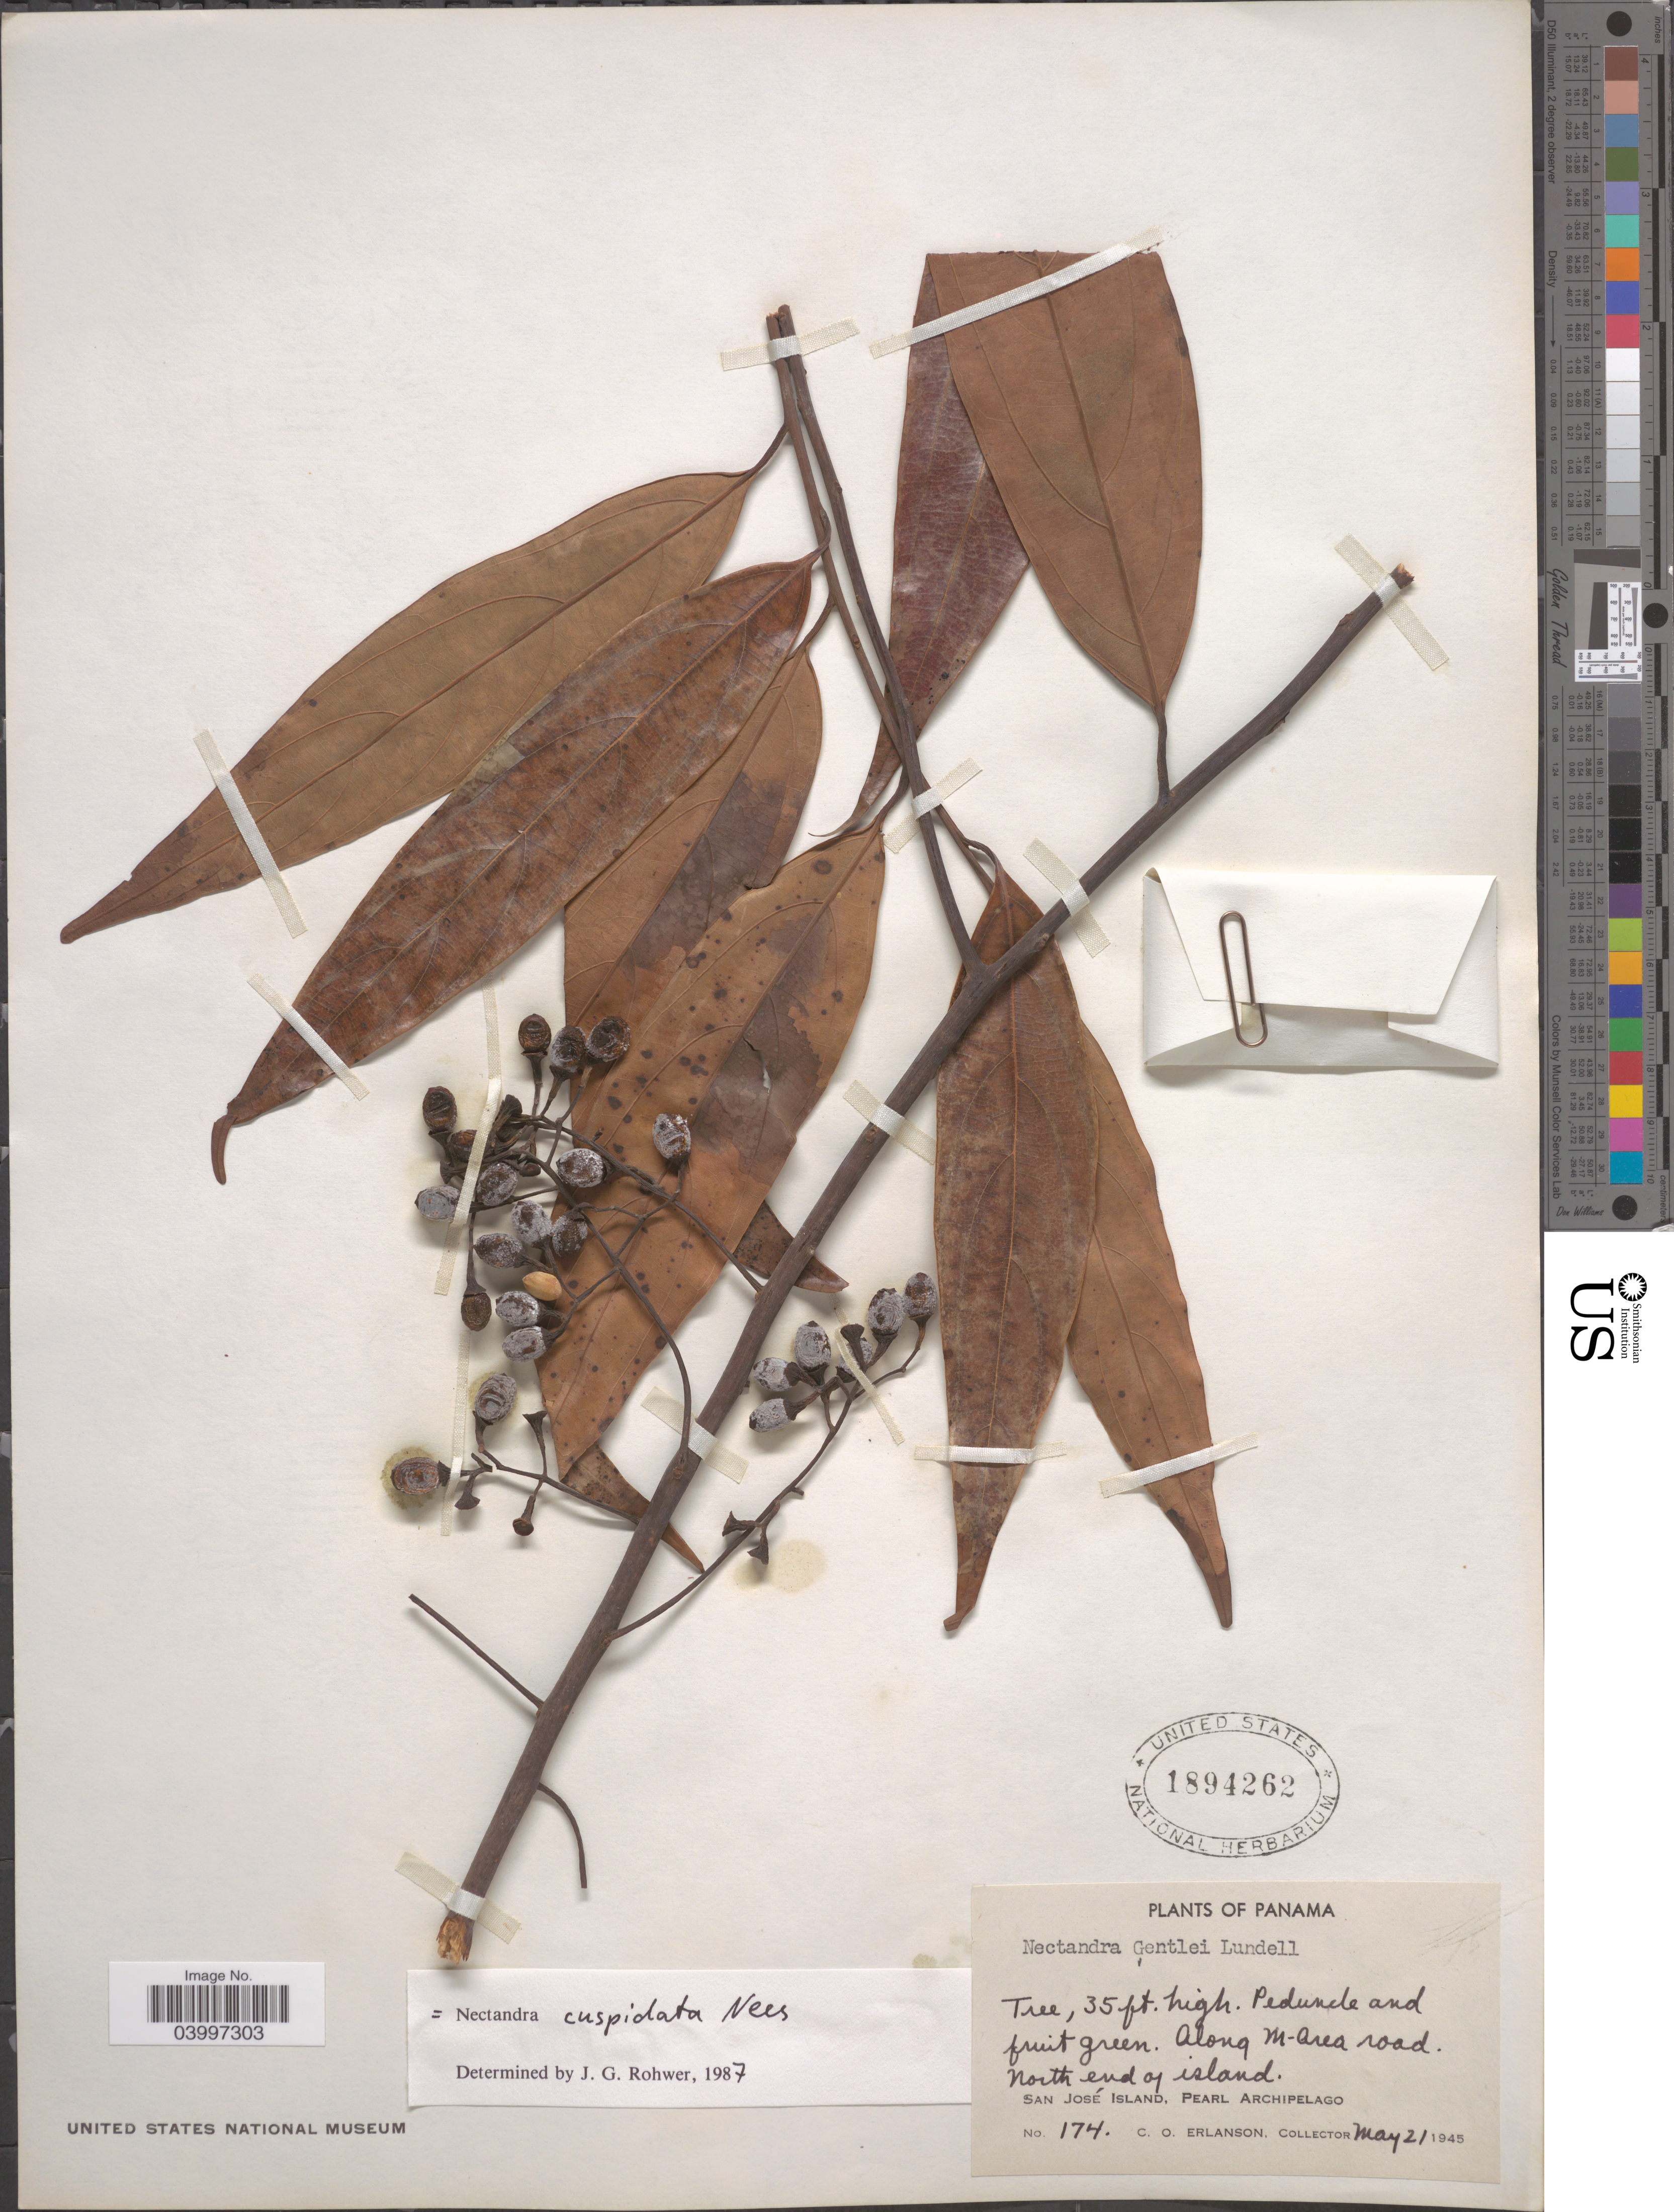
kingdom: Plantae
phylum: Tracheophyta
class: Magnoliopsida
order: Laurales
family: Lauraceae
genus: Nectandra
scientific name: Nectandra cuspidata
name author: Nees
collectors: C. O. Erlanson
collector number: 174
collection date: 1945-05-21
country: Panama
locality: Along M-Area road. North end of island. San José Island, Pearl Archipelago.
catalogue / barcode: US 1894262